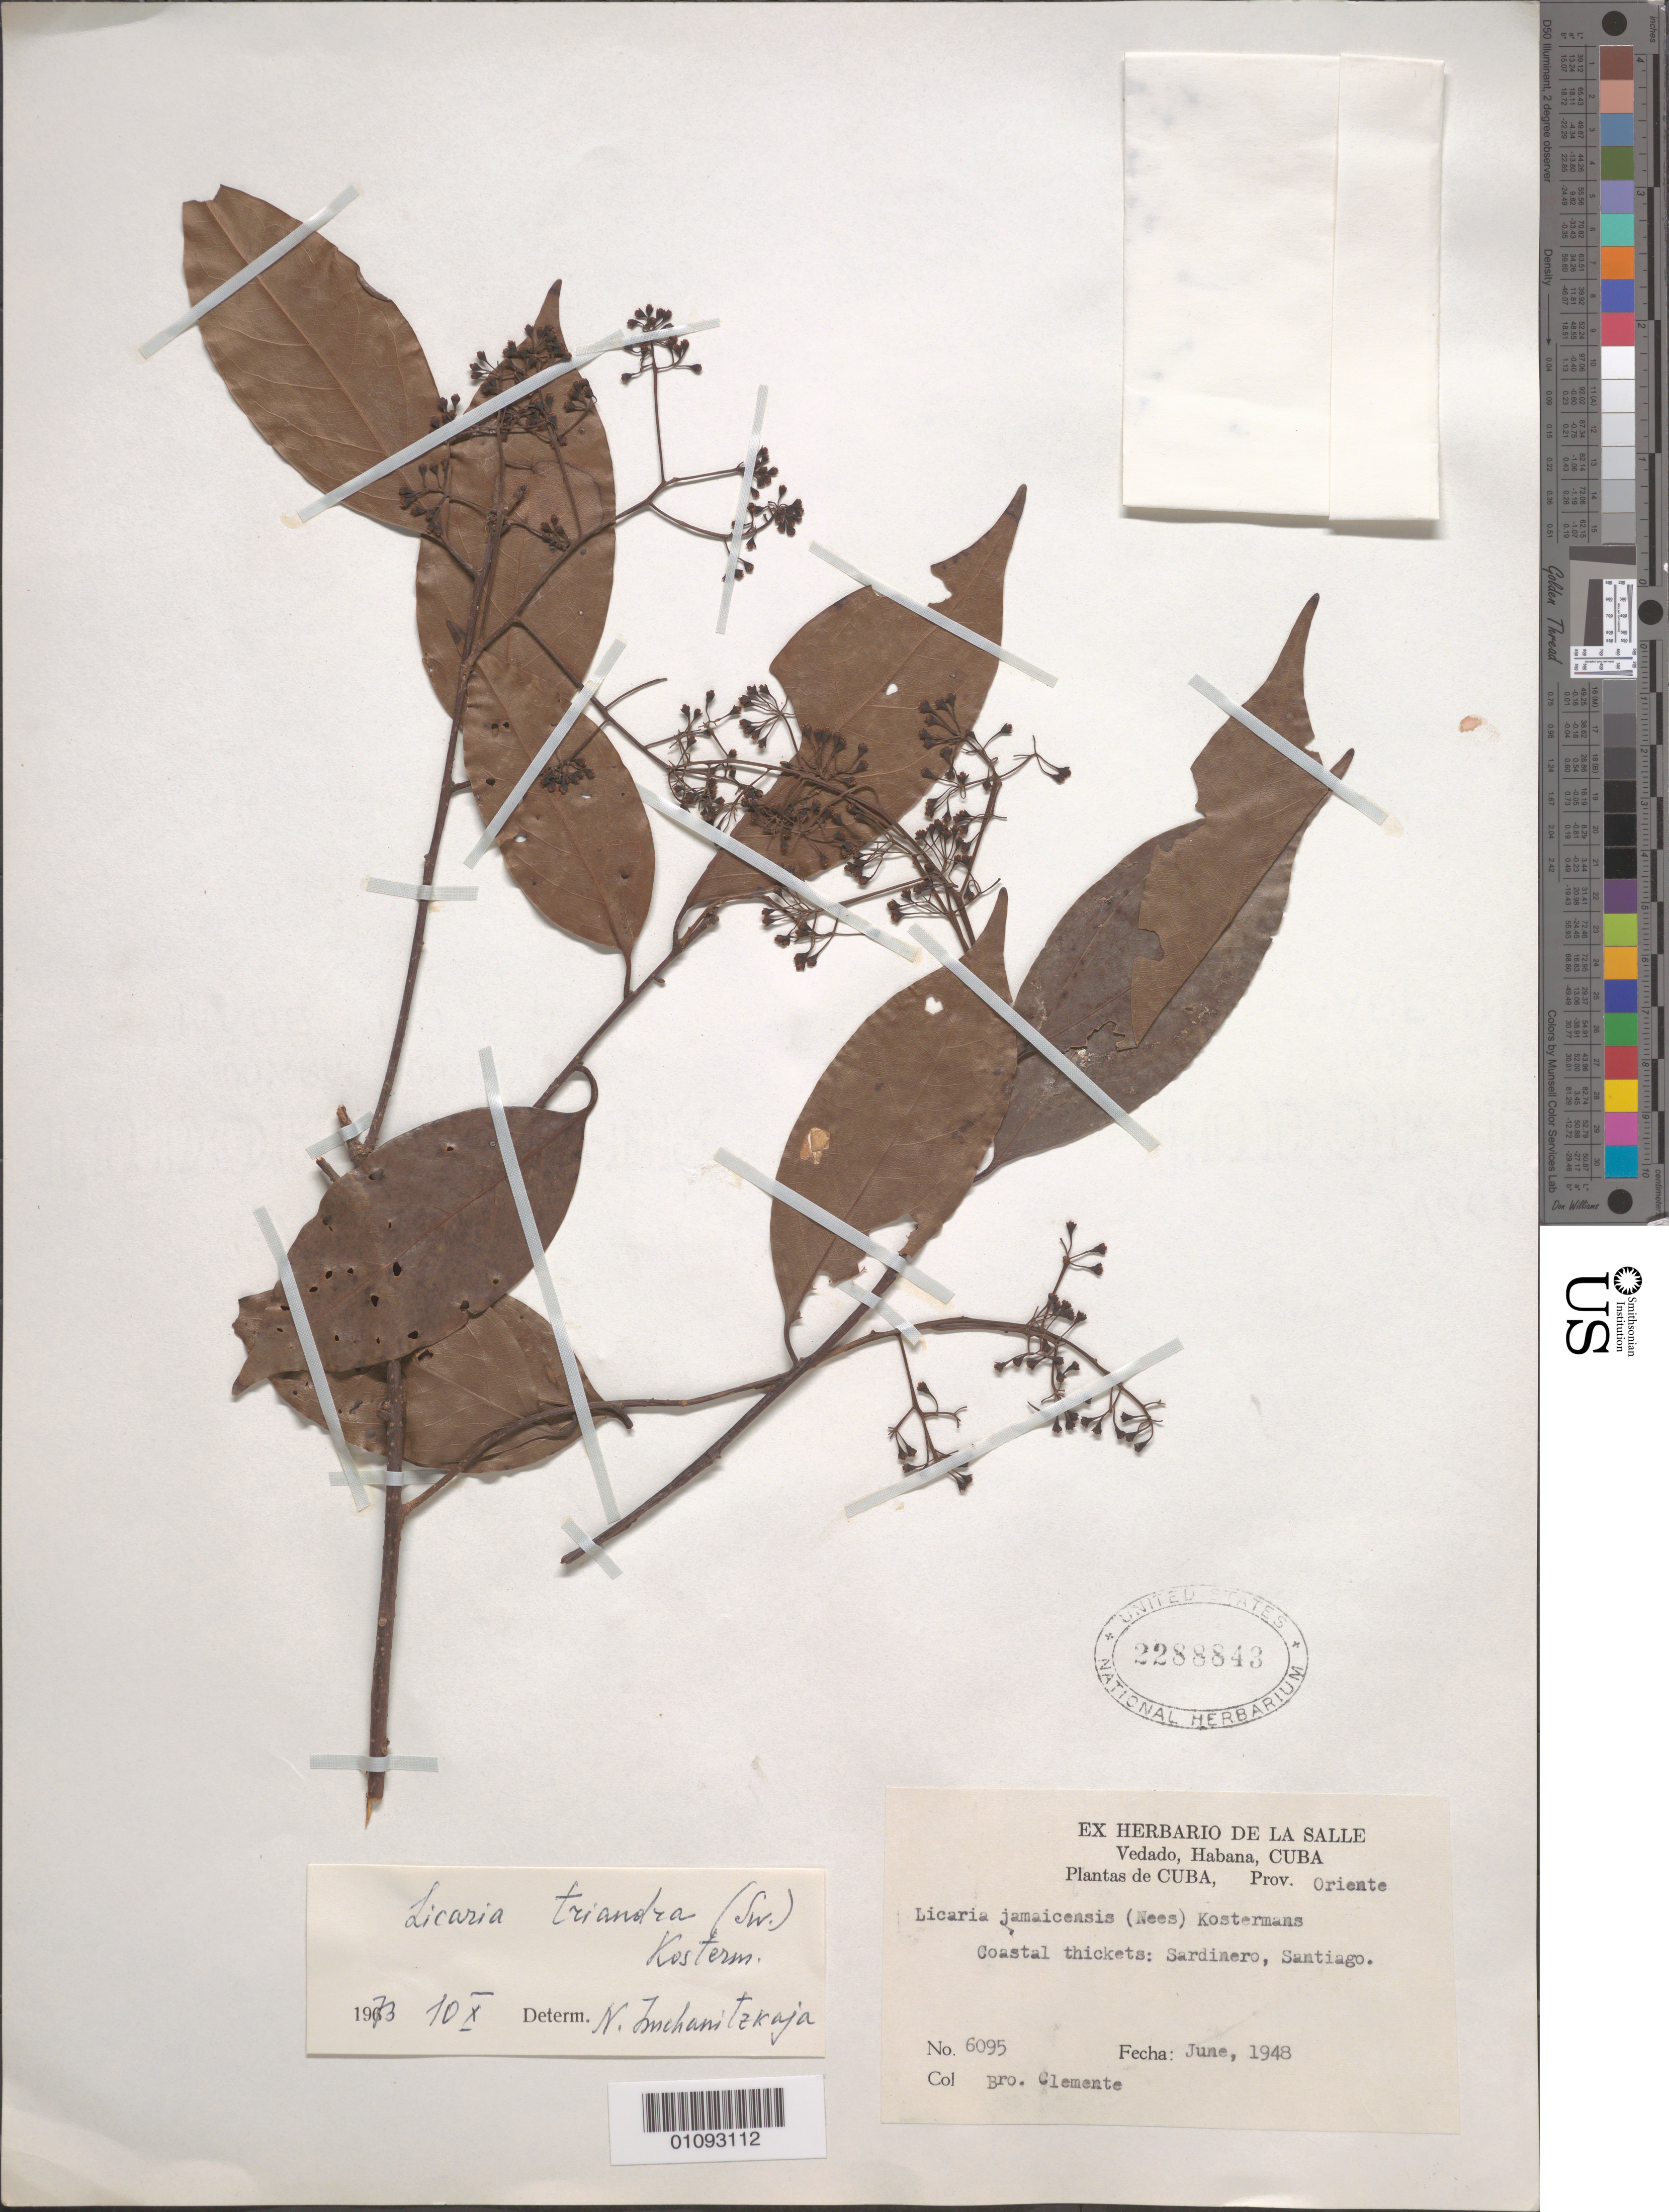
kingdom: Plantae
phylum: Tracheophyta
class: Magnoliopsida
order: Laurales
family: Lauraceae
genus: Licaria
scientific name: Licaria triandra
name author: (Sw.) Kosterm.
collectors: Bro. Clemente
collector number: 6095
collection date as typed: Jun 1948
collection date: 1948-06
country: Cuba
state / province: La Habana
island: Cuba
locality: Vedado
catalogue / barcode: US 2288843